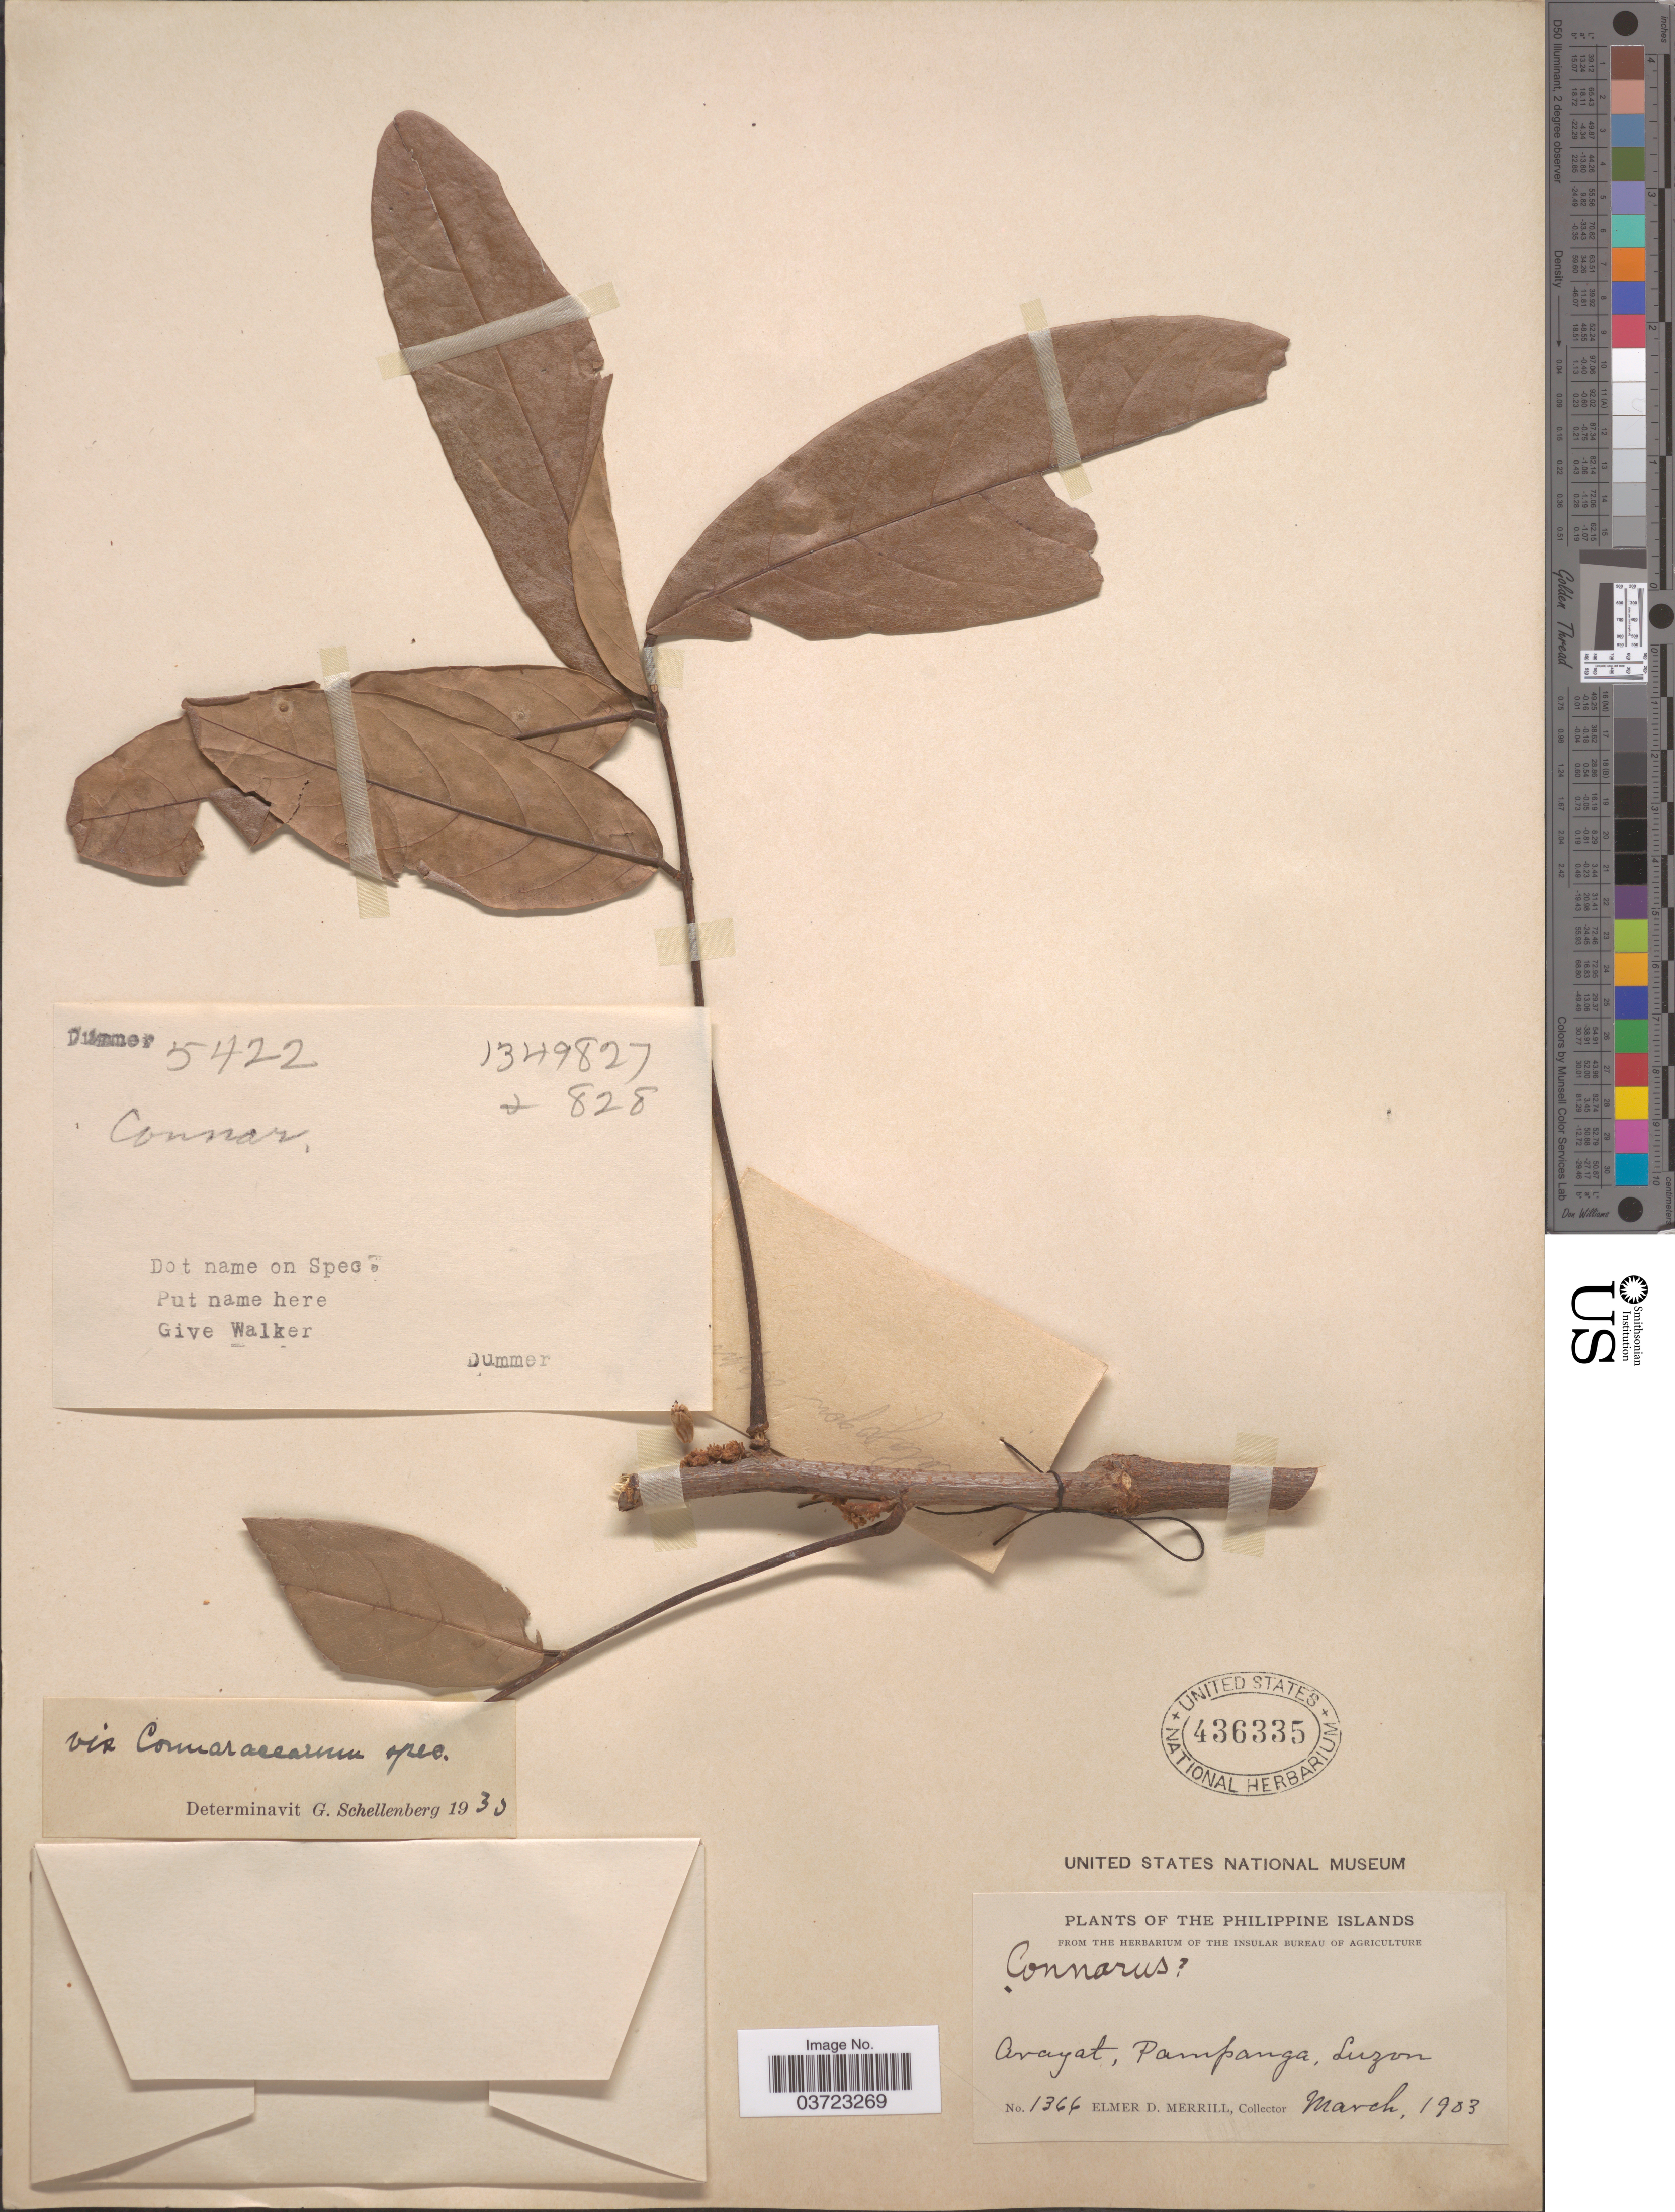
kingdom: Plantae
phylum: Tracheophyta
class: Magnoliopsida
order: Oxalidales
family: Connaraceae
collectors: E. D. Merrill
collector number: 1366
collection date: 1903-03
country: Philippines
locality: The Philippine Islands. Arayat, Pampanga, Luzon.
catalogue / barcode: US 436335